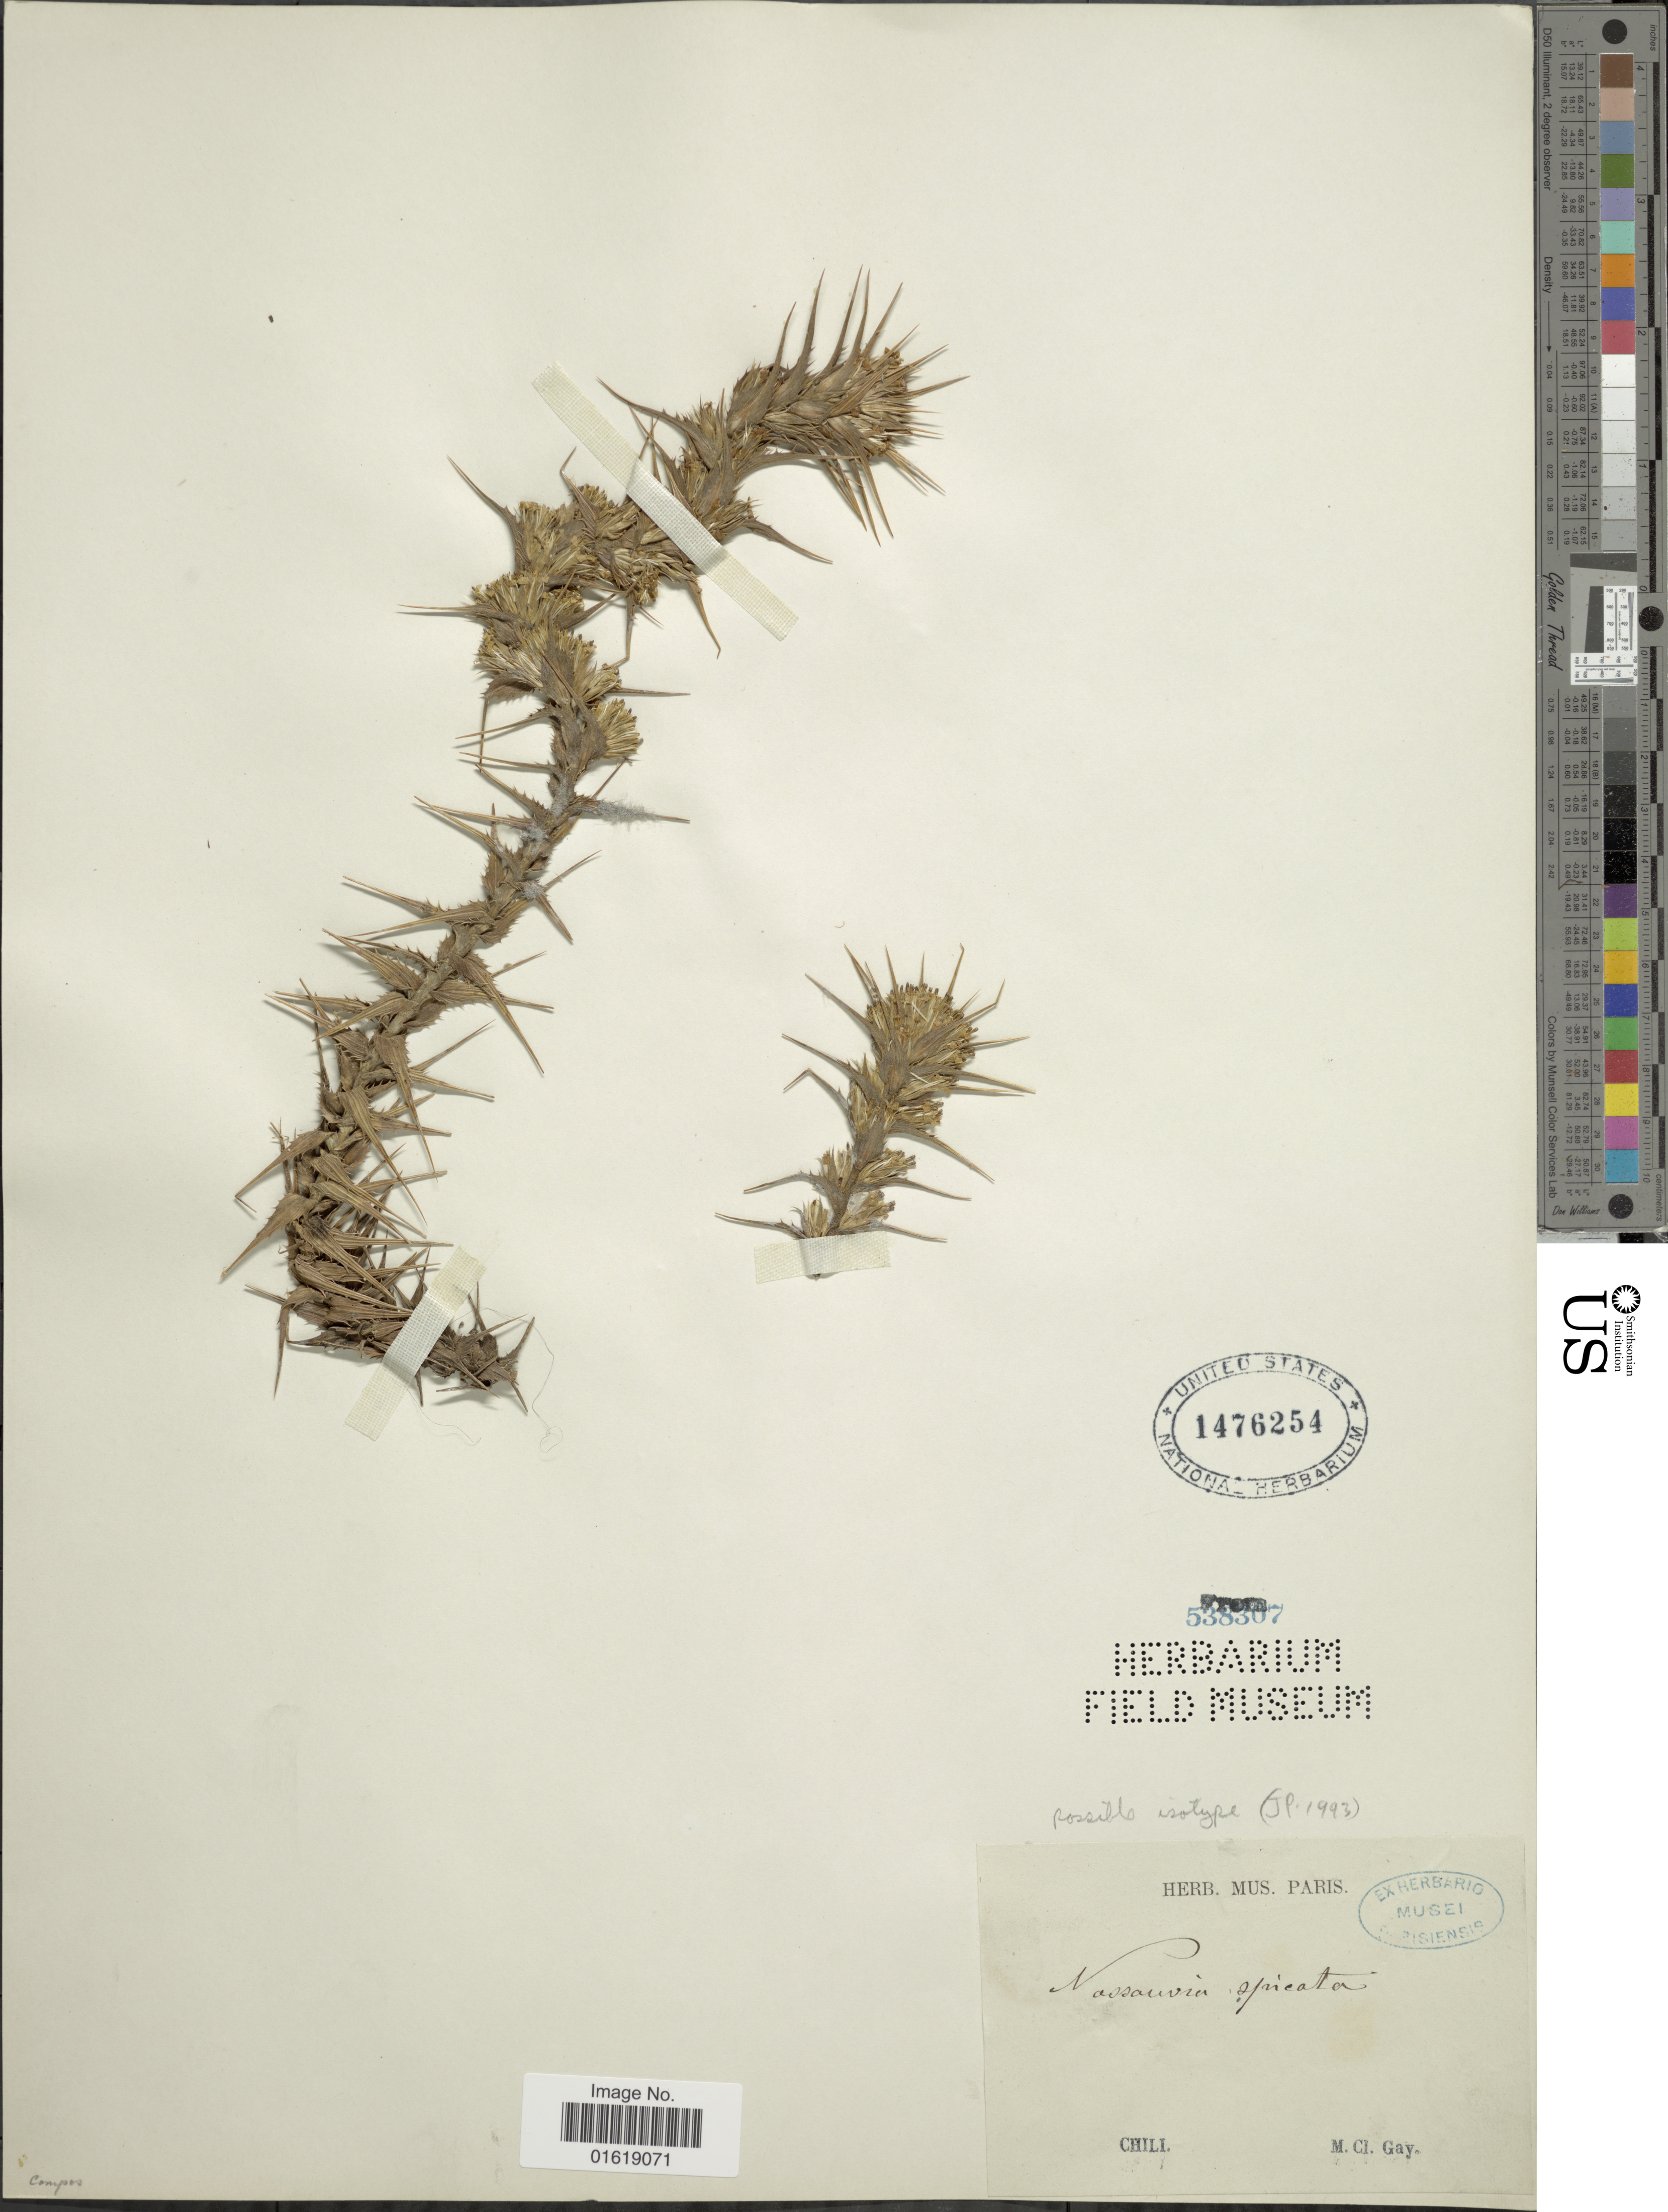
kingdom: Plantae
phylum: Tracheophyta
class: Magnoliopsida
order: Asterales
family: Asteraceae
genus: Nassauvia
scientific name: Nassauvia cumingii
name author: Hook. & Arn.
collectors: M. Gay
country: Chile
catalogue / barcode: US 1476254